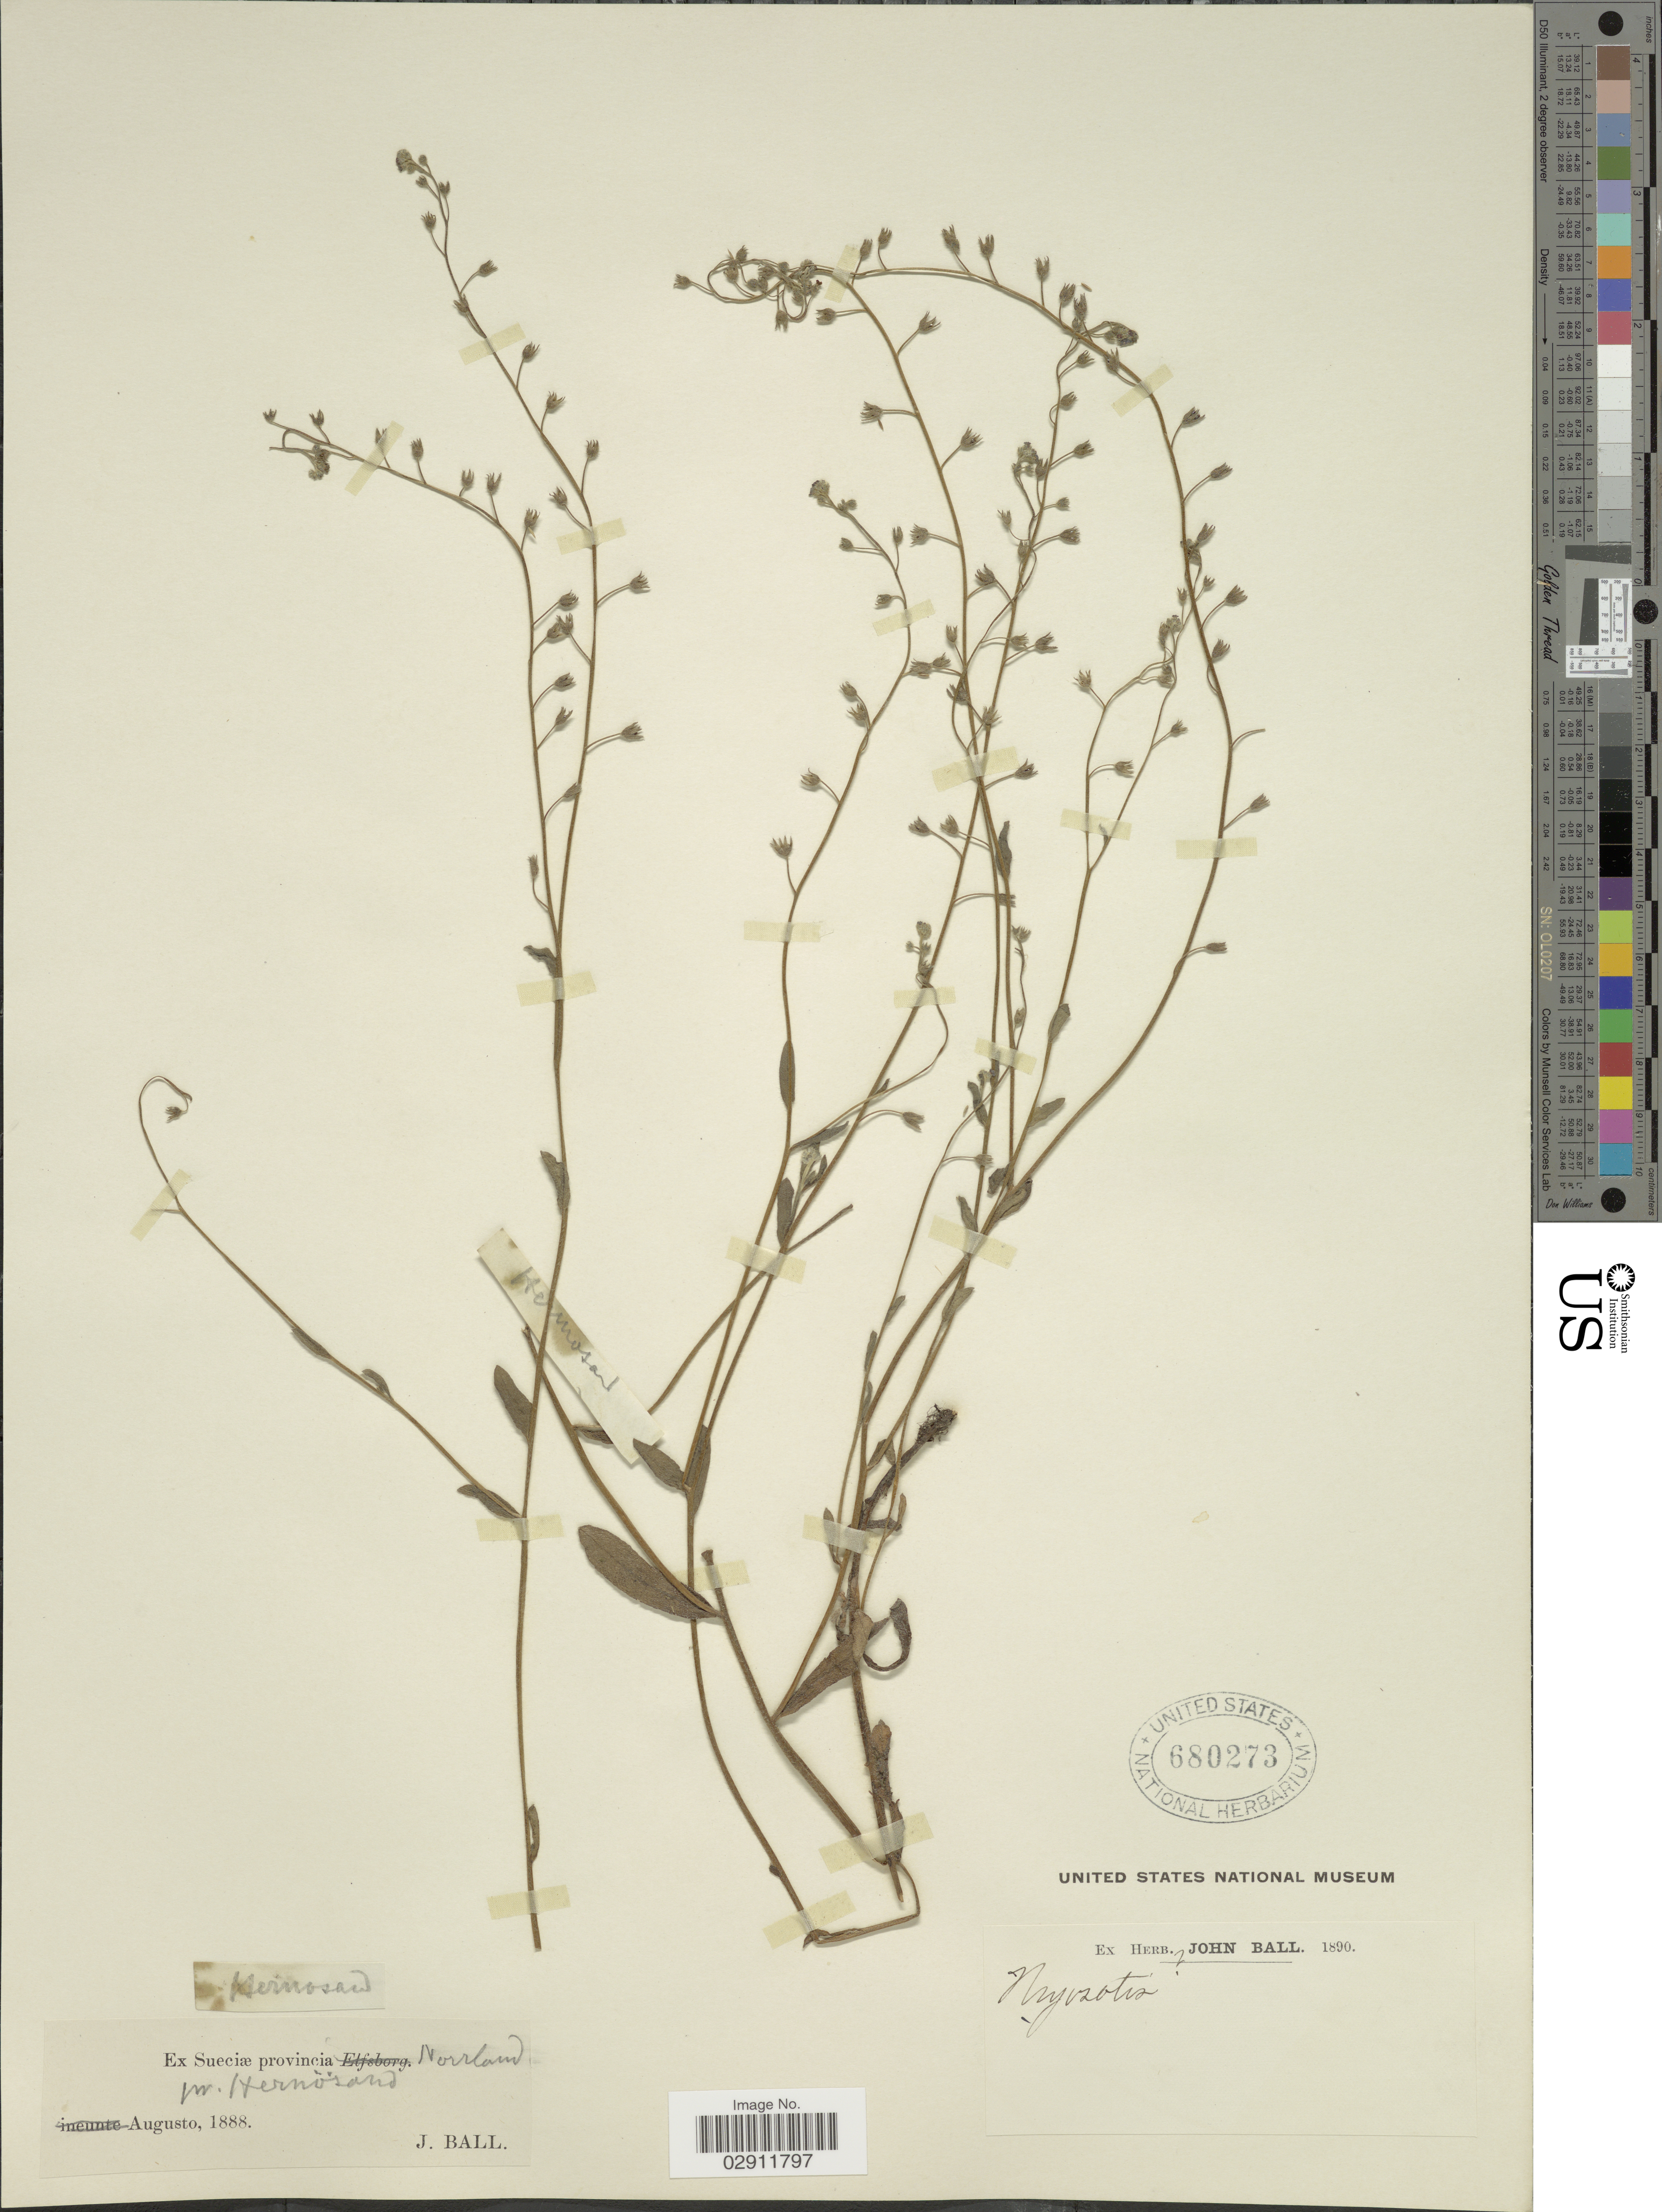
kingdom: Plantae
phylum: Tracheophyta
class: Magnoliopsida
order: Boraginales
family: Boraginaceae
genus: Myosotis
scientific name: Myosotis sp.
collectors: J. Ball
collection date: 1888-08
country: Sweden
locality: Sueciæ provincia Norrland pr. Harnösand.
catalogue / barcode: US 680273